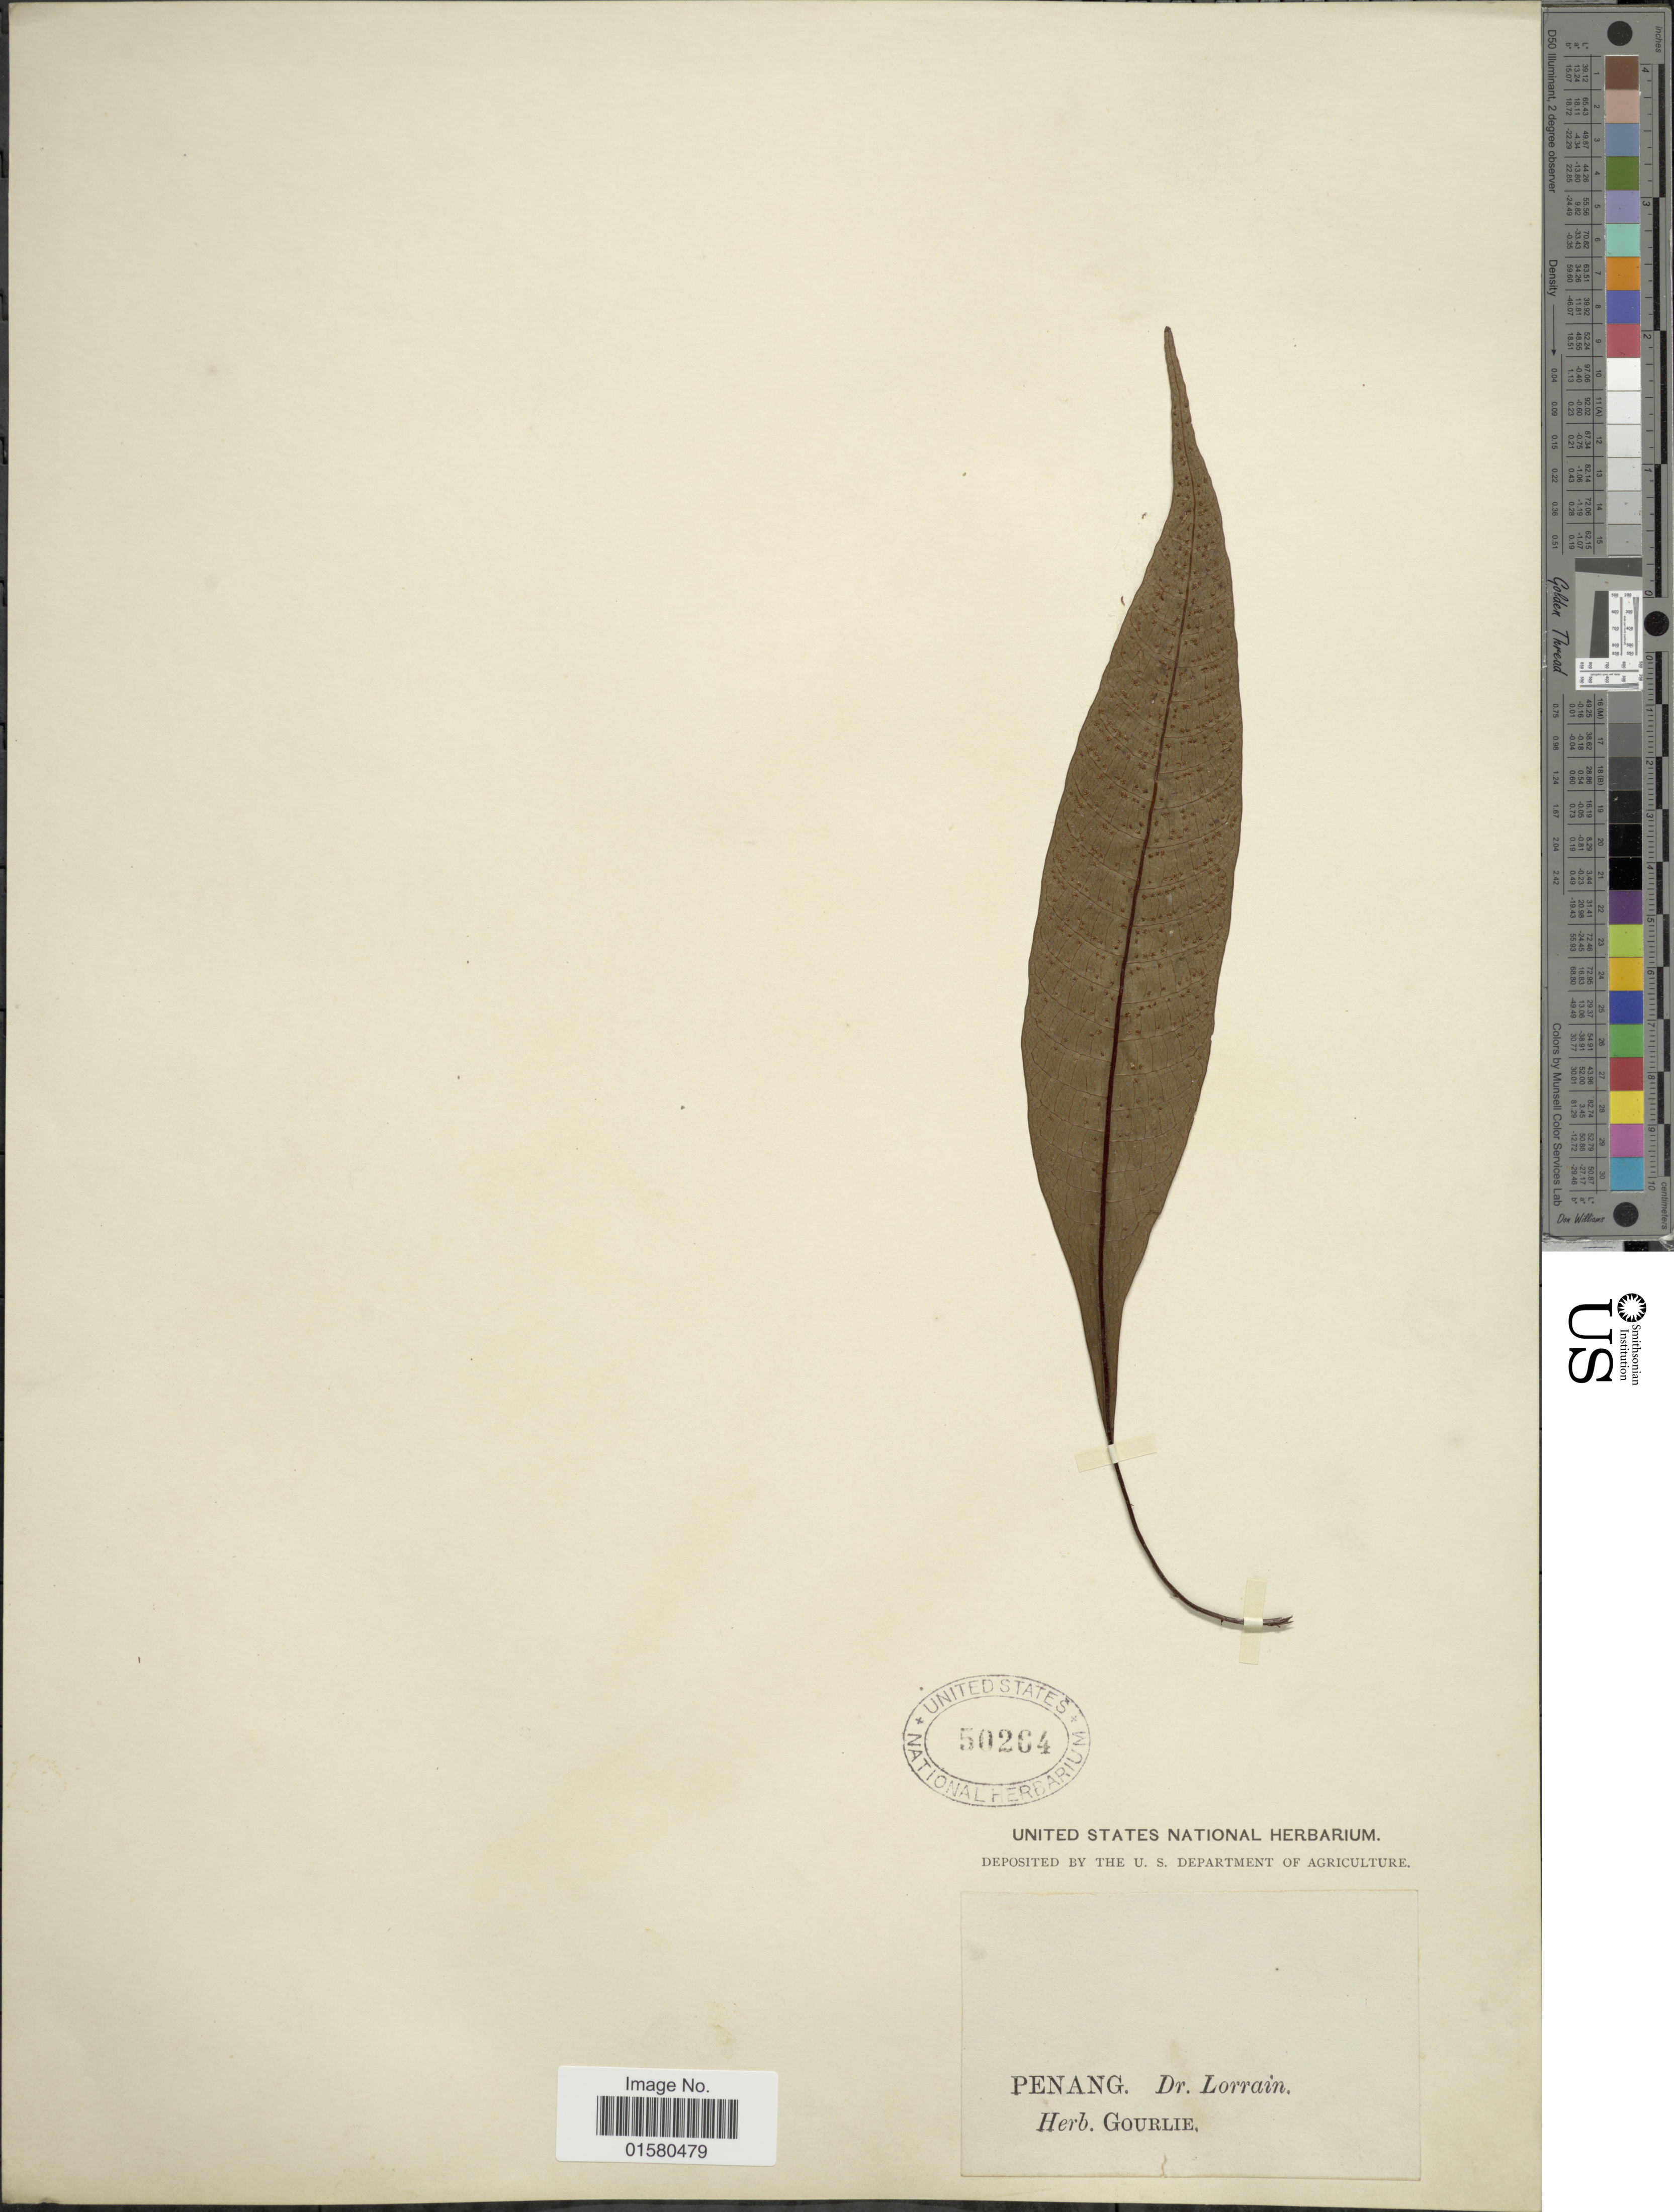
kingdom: Plantae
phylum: Tracheophyta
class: Polypodiopsida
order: Polypodiales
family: Tectariaceae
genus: Tectaria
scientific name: Tectaria singaporeana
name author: (Wall. ex Hook. & Grev.) Copel.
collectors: -- Lorrain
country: Malaysia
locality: Penang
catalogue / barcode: US 50204